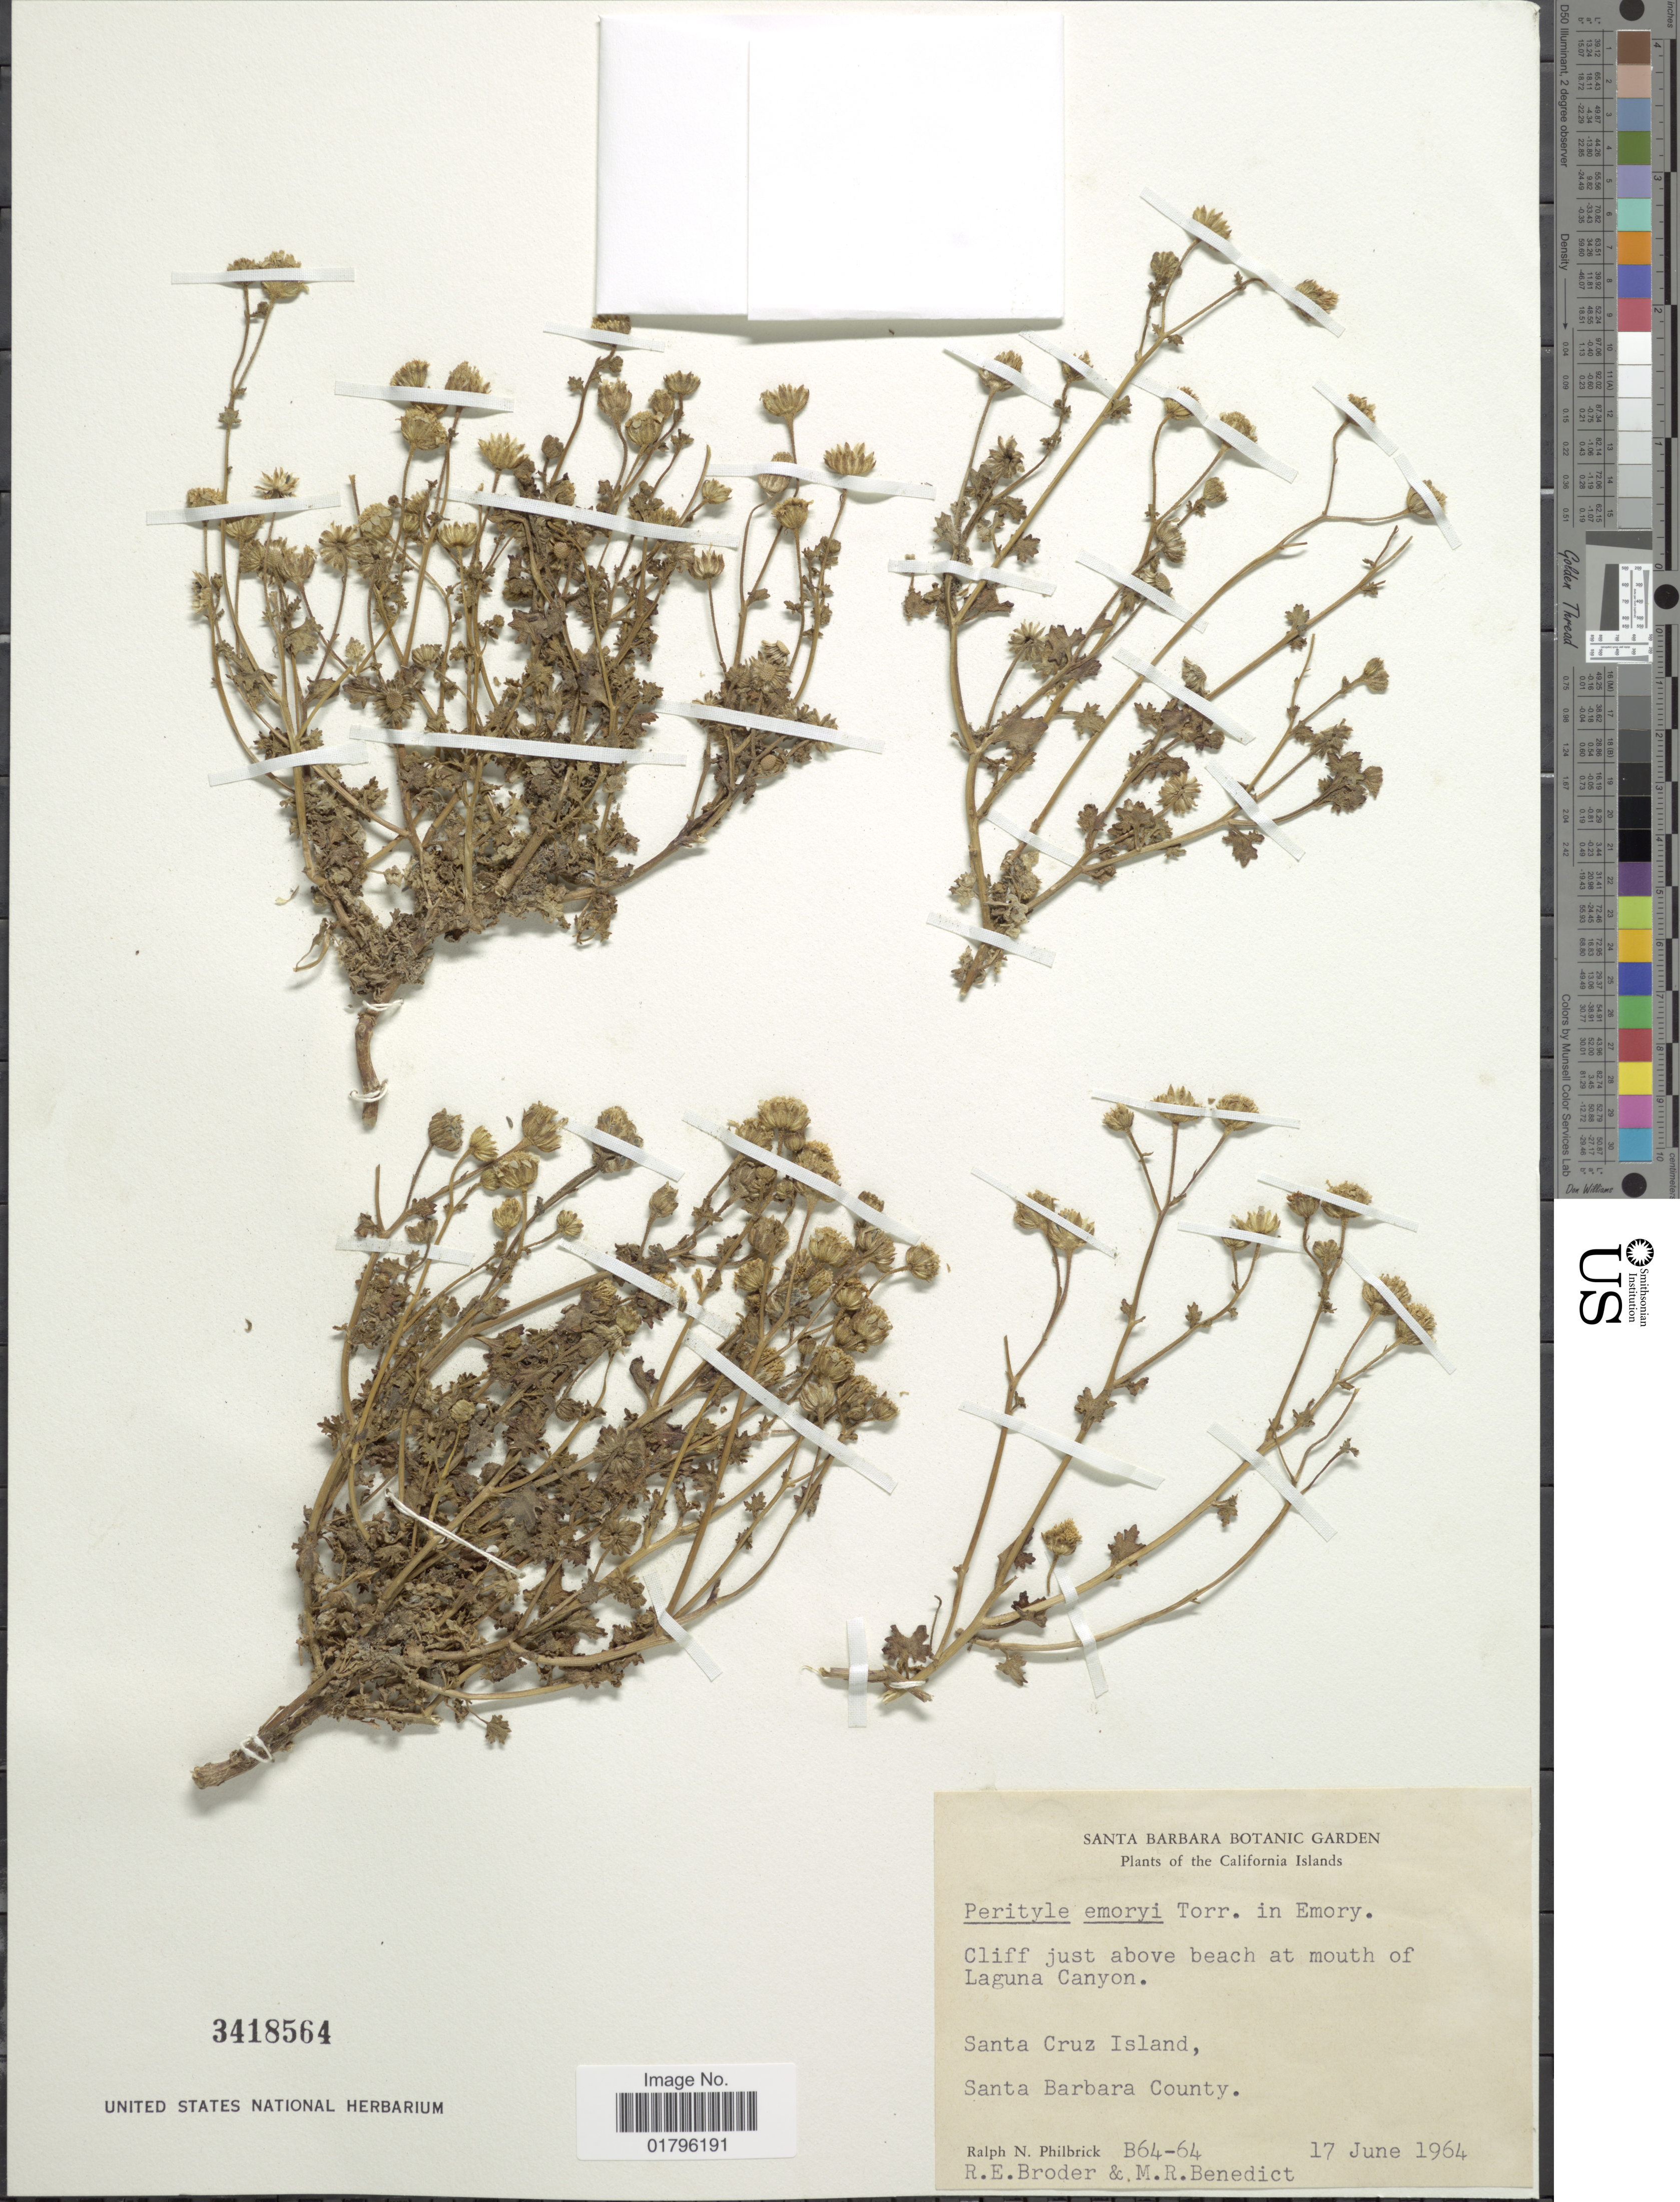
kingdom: Plantae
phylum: Tracheophyta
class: Magnoliopsida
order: Asterales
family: Asteraceae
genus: Perityle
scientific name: Perityle emoryi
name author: Torr.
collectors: R. Philbrick, R. Broder & M. R. Benedict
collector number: B64-64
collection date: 1964-06-17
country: United States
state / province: California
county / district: Santa Barbara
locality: Cliff just above beach at mouth of Laguna Canyon. Santa Cruz Island, Santa Barbara County. California Islands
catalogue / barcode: US 3418564